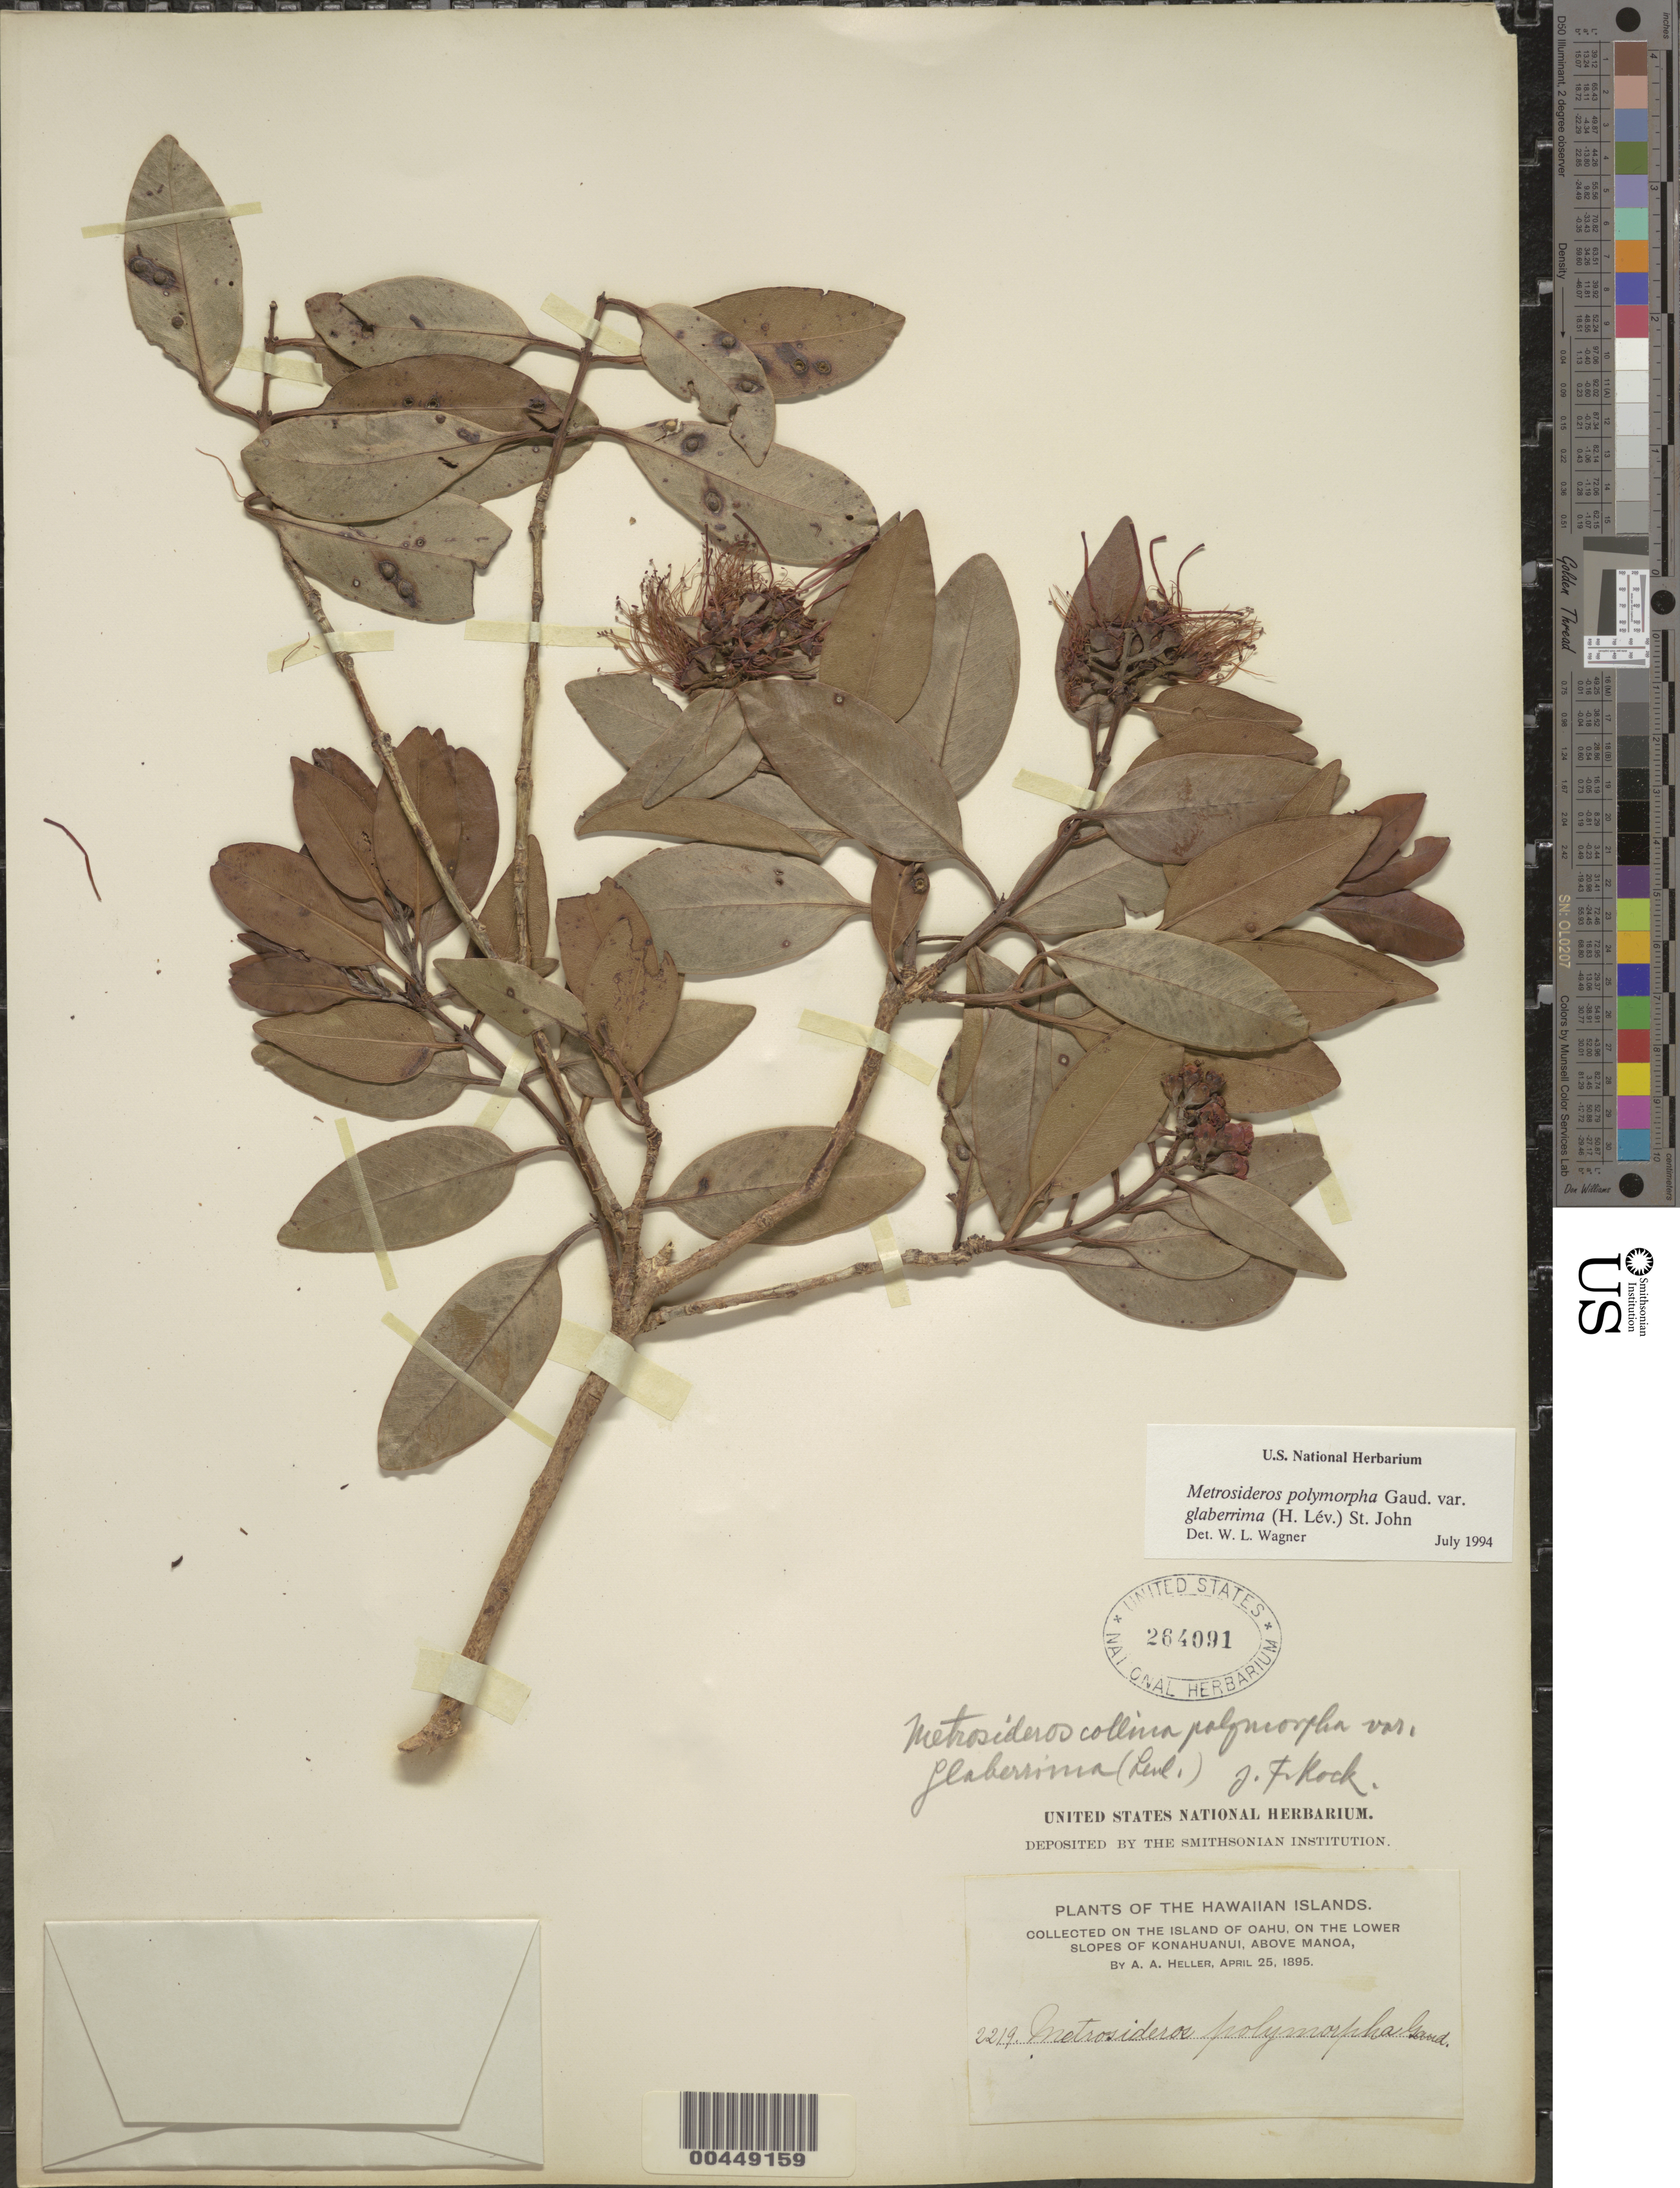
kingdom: Plantae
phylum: Tracheophyta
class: Magnoliopsida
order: Myrtales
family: Myrtaceae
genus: Metrosideros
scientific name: Metrosideros polymorpha var. glaberrima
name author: (H. Lév.) H. St. John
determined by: Wagner, W. L., (BOT), Smithsonian Institution - National Museum of Natural History (UNITED STATES)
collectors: A. A. Heller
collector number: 2219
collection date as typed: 25 Apr 1895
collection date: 1895-04-25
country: United States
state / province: Hawaii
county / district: Honolulu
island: Oahu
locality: On the lower slopes of Konahuanui, above Manoa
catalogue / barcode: US 264091